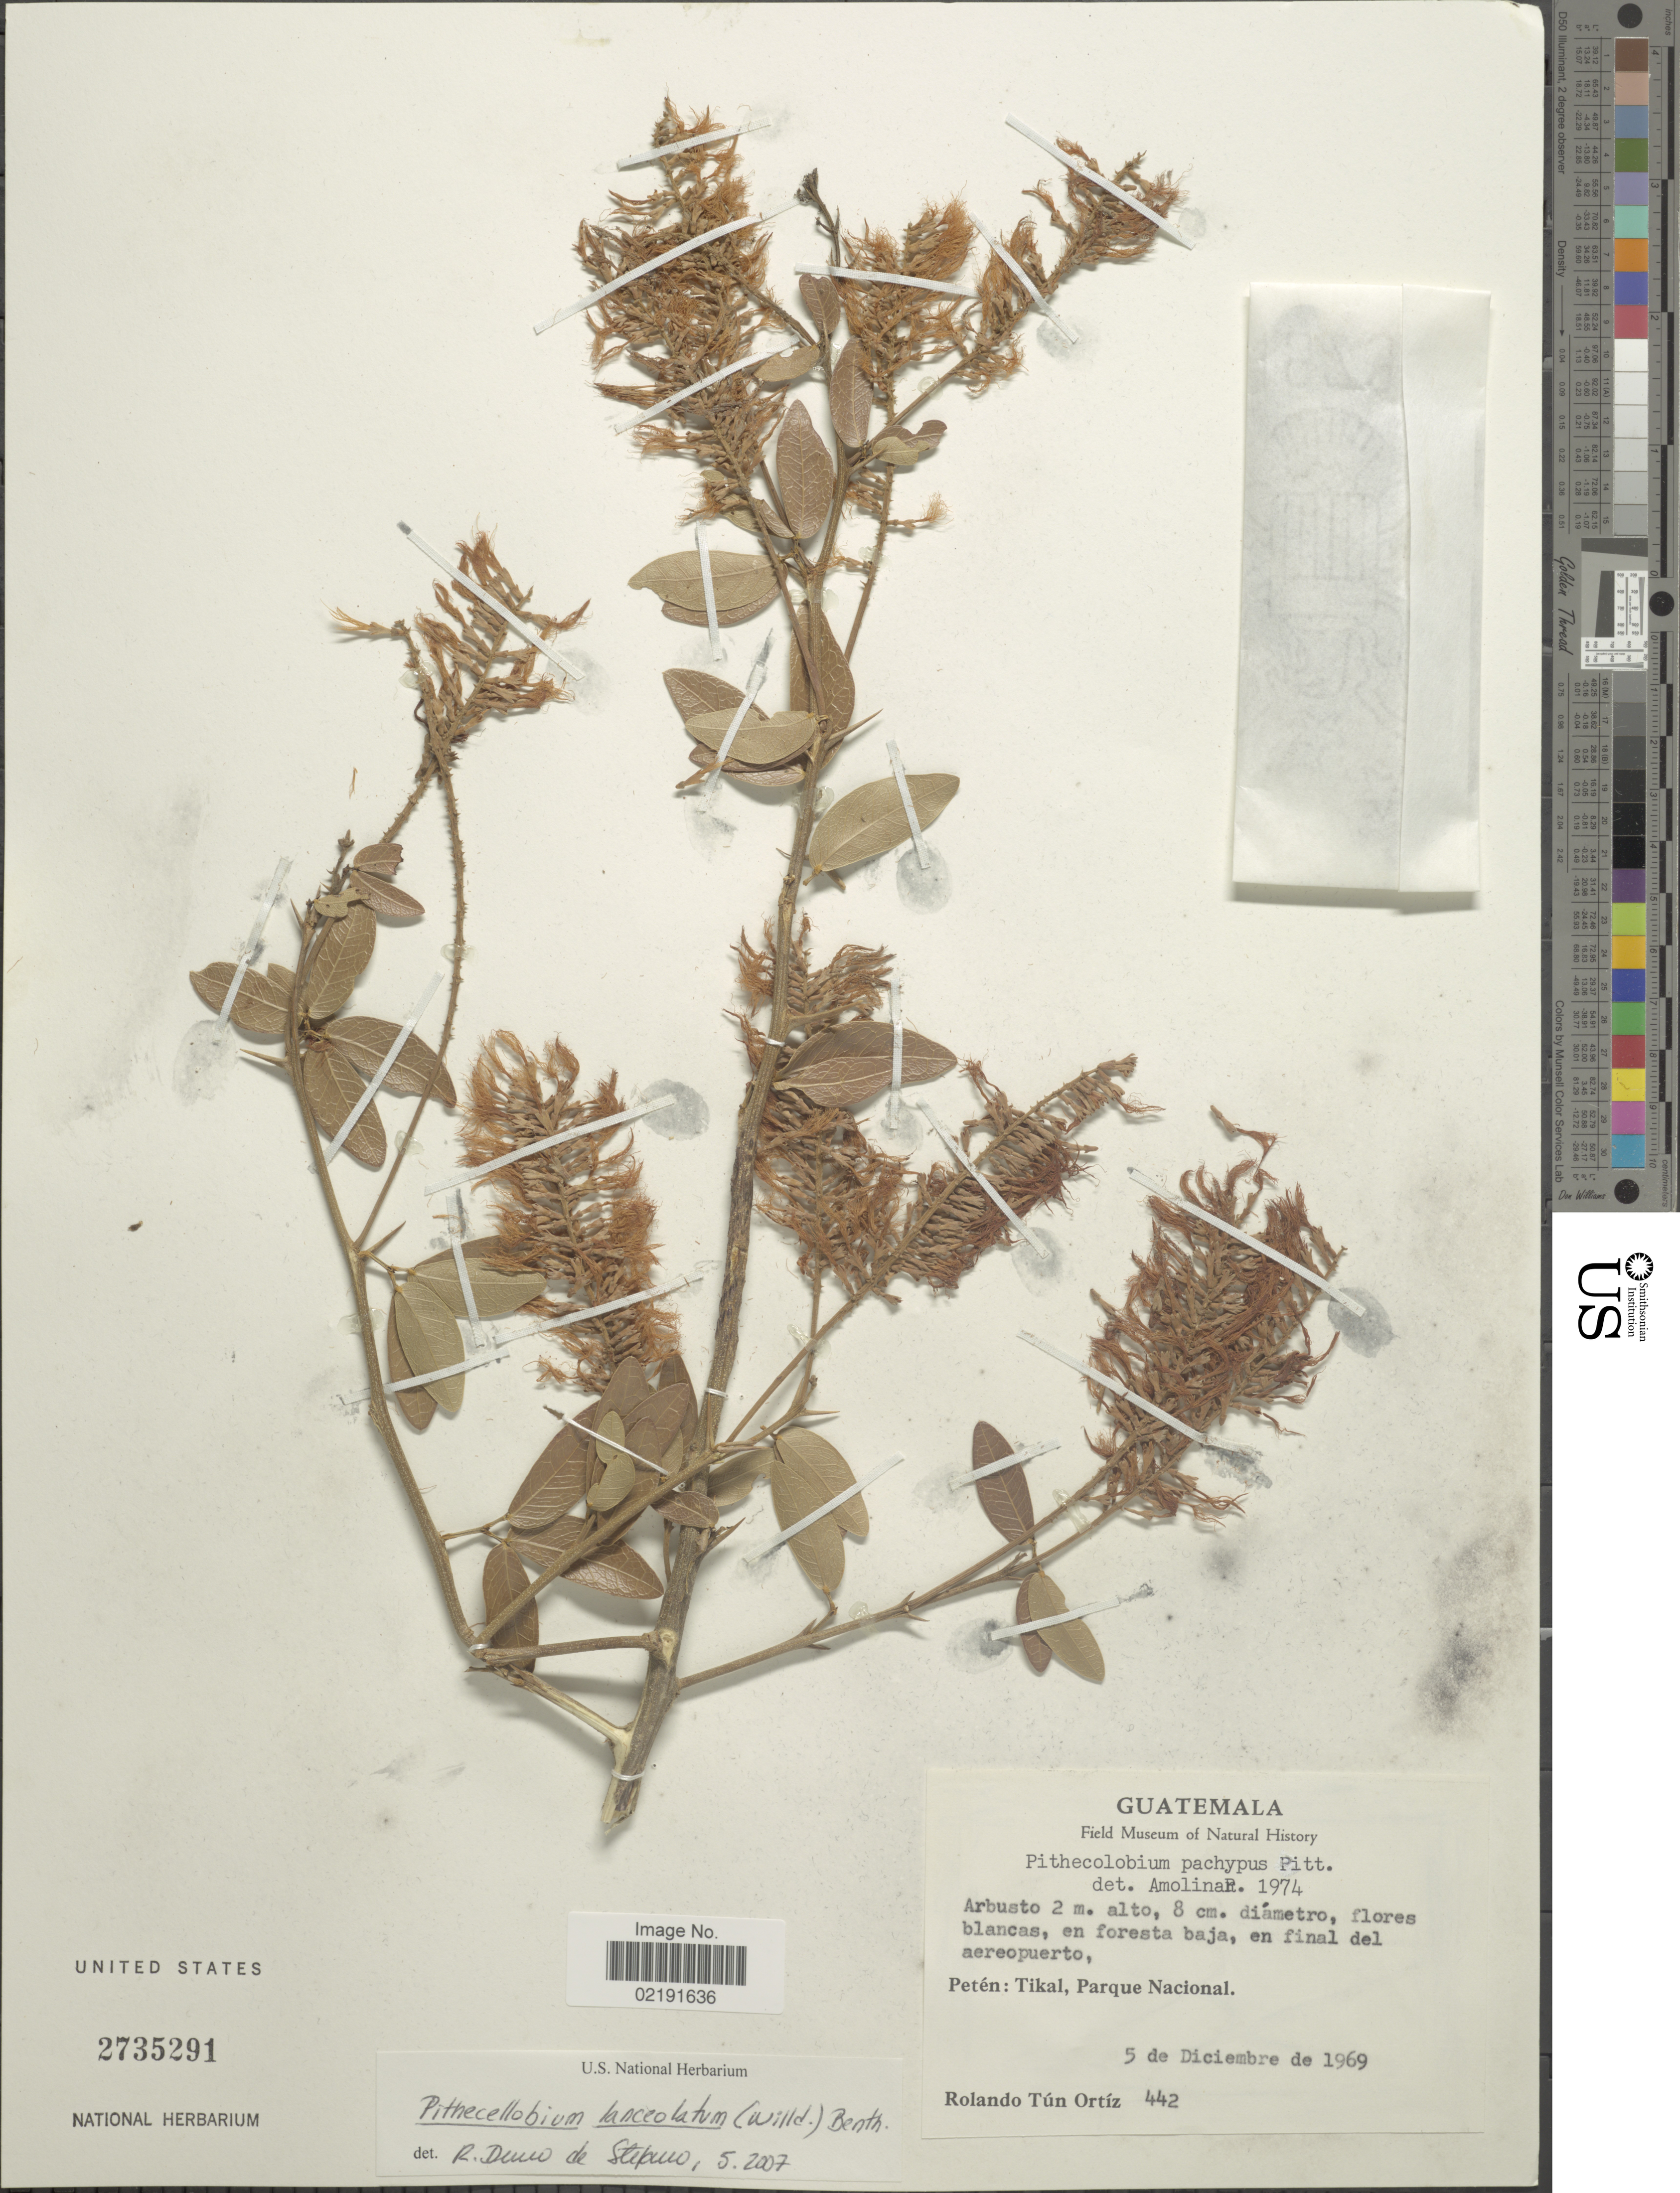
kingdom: Plantae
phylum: Tracheophyta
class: Magnoliopsida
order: Fabales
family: Fabaceae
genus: Pithecellobium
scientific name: Pithecellobium lanceolatum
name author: (Humb. & Bonpl. ex Willd.) Benth.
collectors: R. T. Ortíz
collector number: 442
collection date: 1969-12-05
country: Guatemala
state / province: El Petén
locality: Petén: Tikal, Parque Nacional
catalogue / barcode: US 2735291